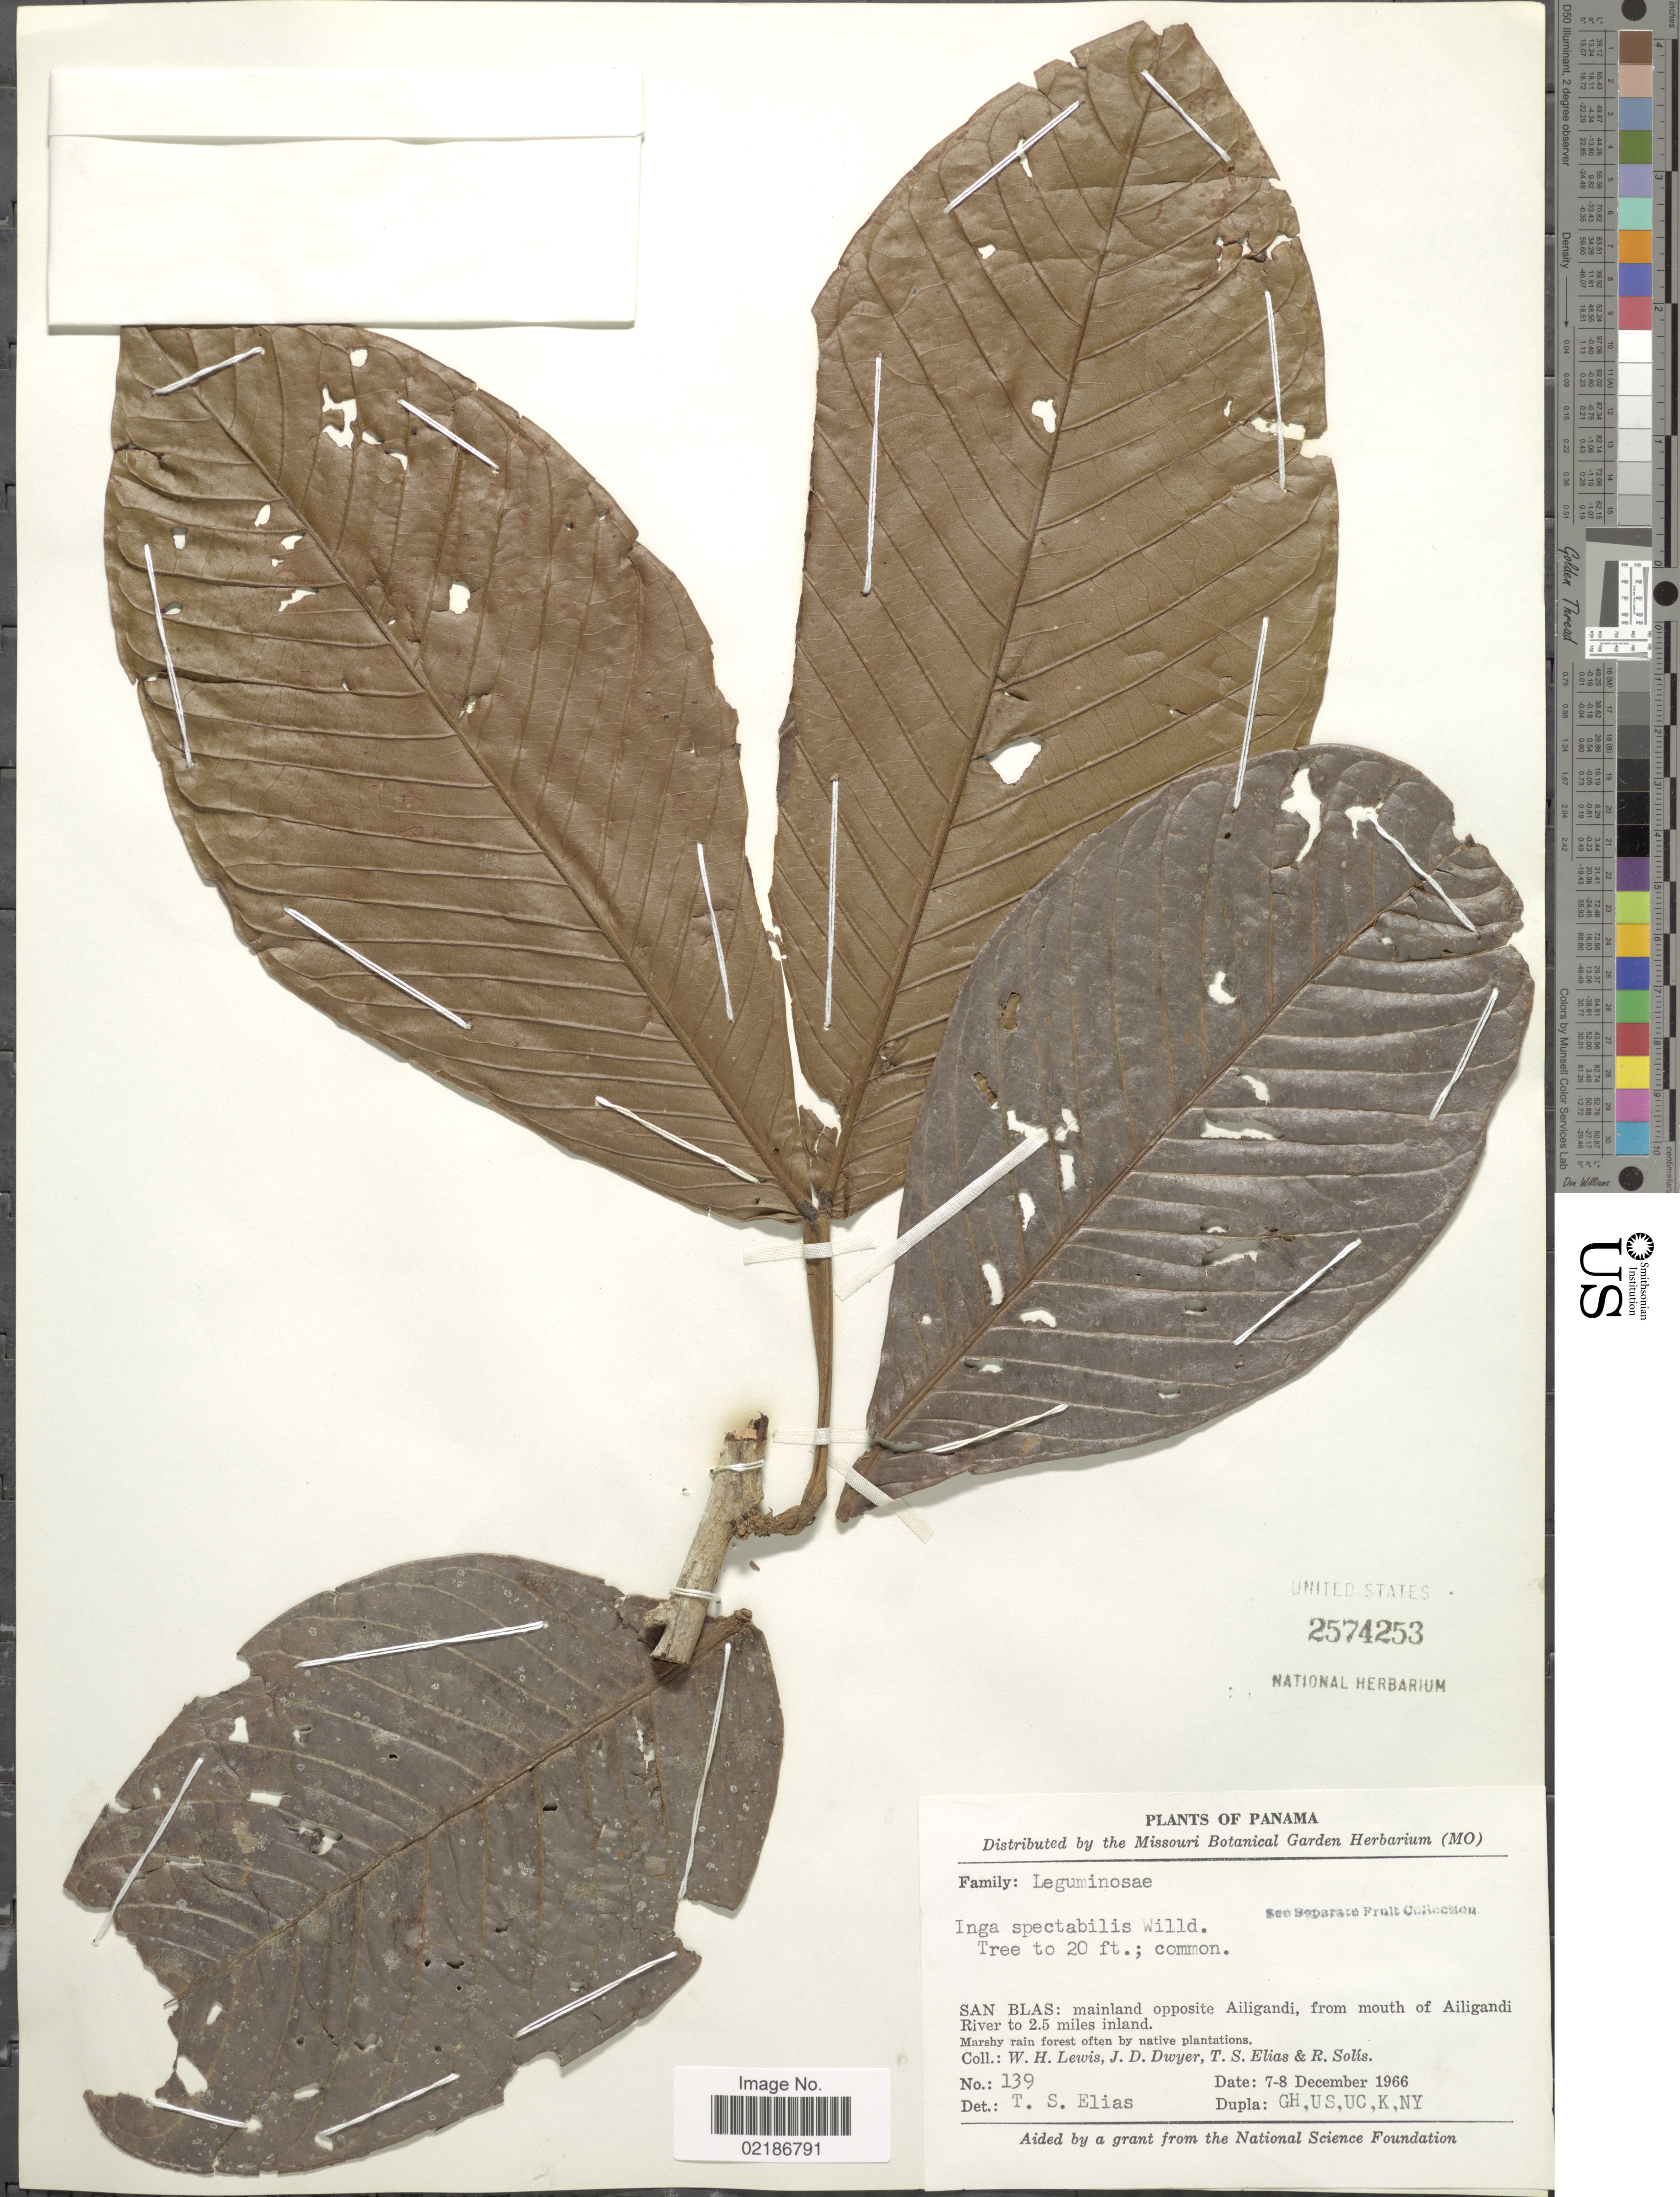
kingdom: Plantae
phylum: Tracheophyta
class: Magnoliopsida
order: Fabales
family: Fabaceae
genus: Inga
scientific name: Inga spectabilis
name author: (Vahl) Willd.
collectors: W. H. Lewis, J. D. Dwyer, T. S. Elias & R. Solis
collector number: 139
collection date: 1966-12-07/1966-12-08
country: Panama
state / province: Kuna Yala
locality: San Blas, mainland opposite Ailigandi, from mouth of Ailigandi River to 2.5 miles inland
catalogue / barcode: US 2574253